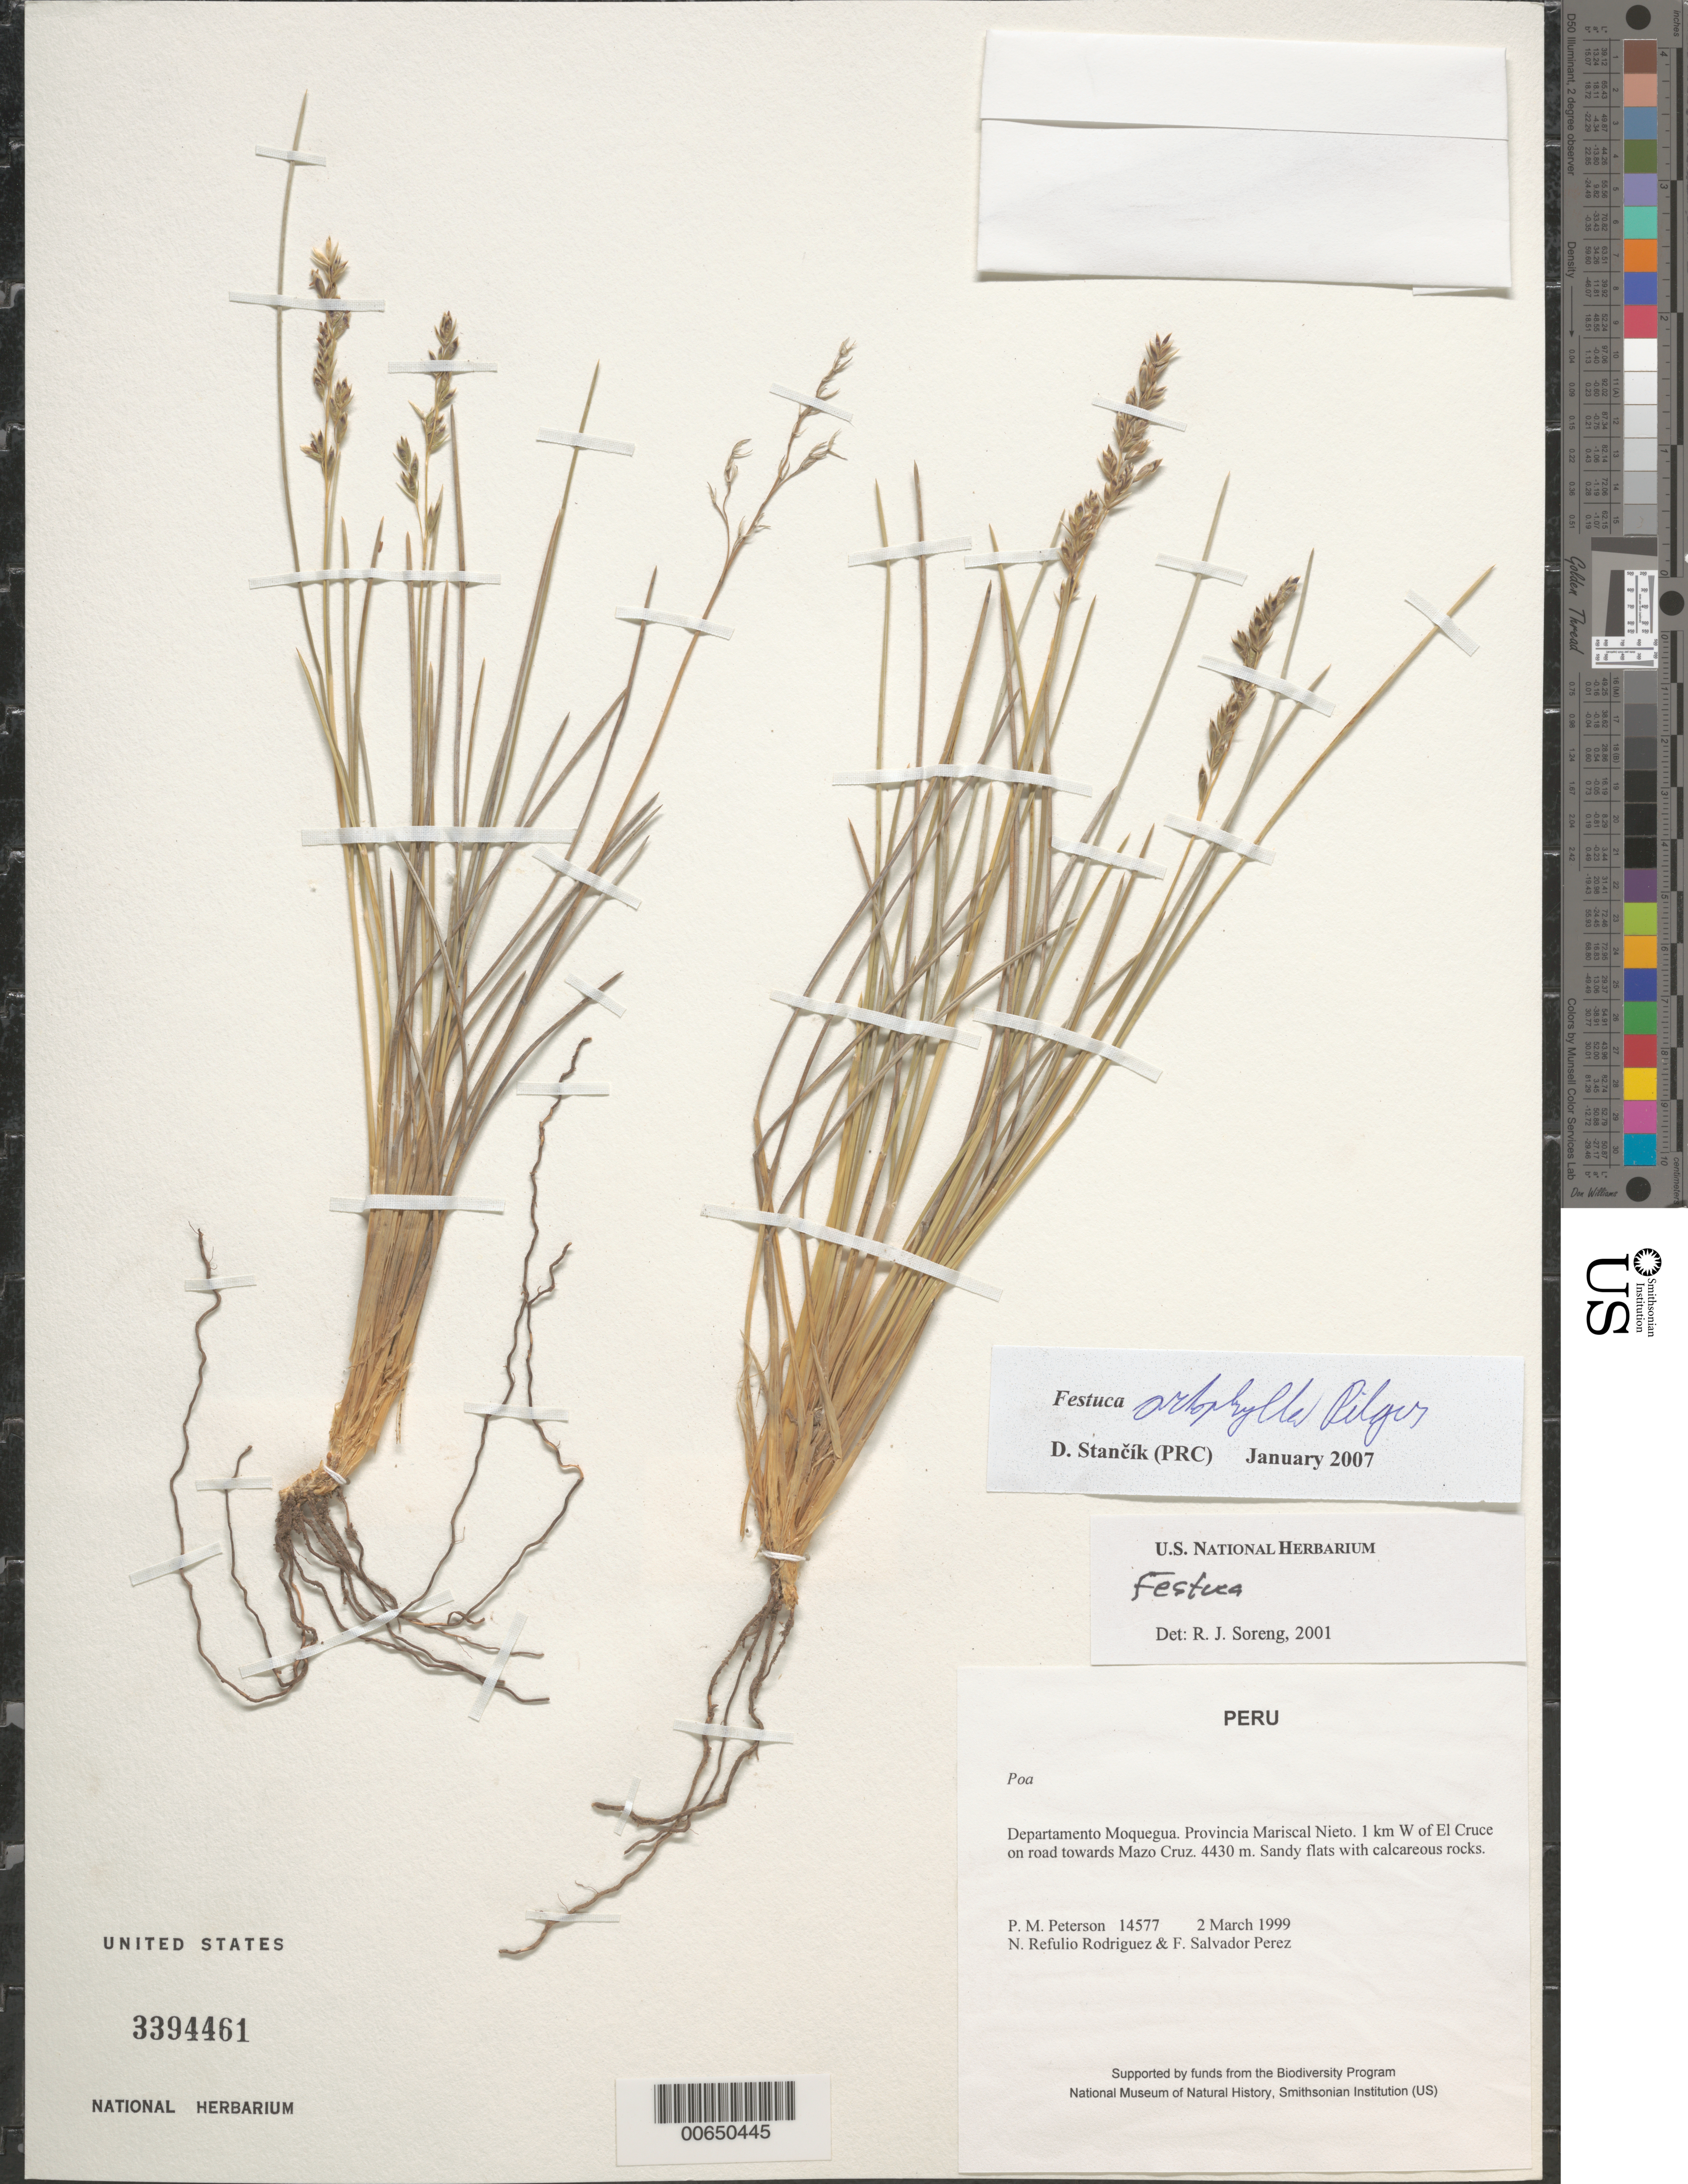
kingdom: Plantae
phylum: Tracheophyta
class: Liliopsida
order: Poales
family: Poaceae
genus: Festuca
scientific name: Festuca orthophylla var. boliviana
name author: Pilg.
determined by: Stancik, D.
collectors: P. M. Peterson, N. Refulio-Rodríguez & F. Salvador Perez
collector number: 14577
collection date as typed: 02 Mar 1999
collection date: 1999-03-02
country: Peru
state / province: Moquegua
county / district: Mariscal Nieto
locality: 1 km W of El Cruce on road towards Mazo Cruz.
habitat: Sandy flats with calcareous rocks.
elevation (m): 4430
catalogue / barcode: US 3394461